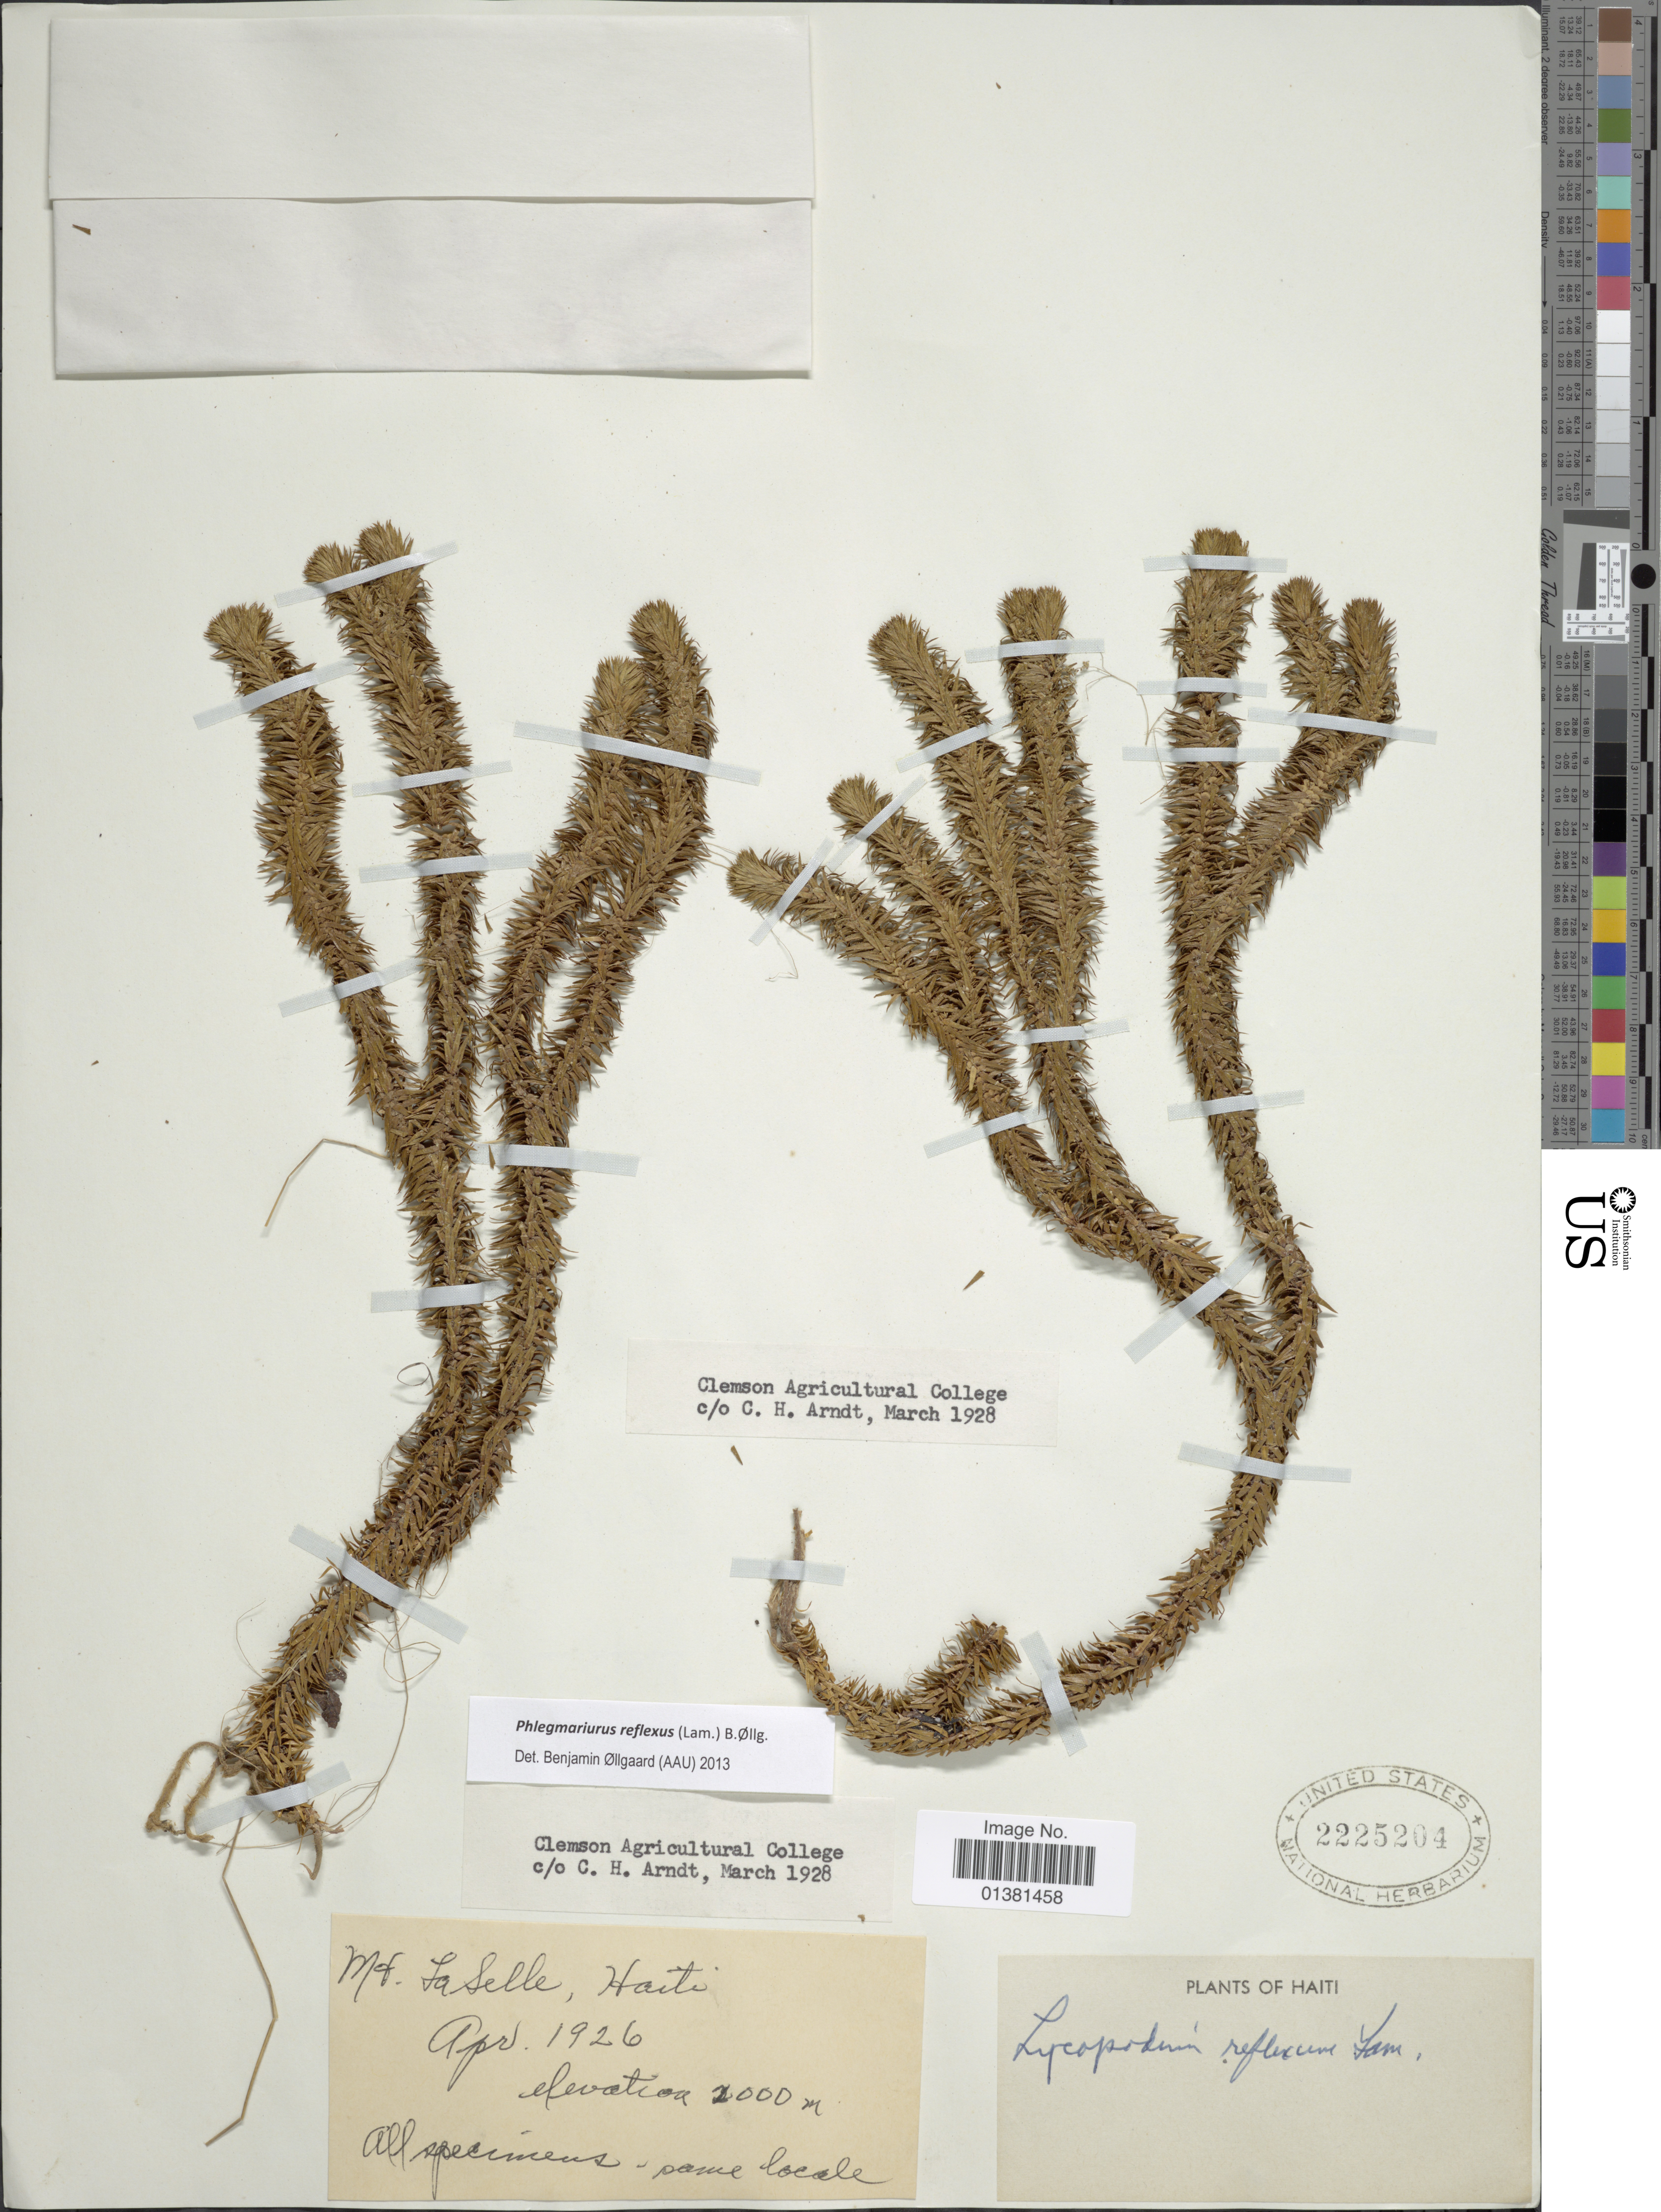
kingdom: Plantae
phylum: Tracheophyta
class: Lycopodiopsida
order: Lycopodiales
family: Lycopodiaceae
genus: Phlegmariurus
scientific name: Phlegmariurus reflexus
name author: (Lam.) B. Øllg.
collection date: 1926-04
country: Haiti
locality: Mt. La Selle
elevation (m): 2000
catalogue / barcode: US 2225204